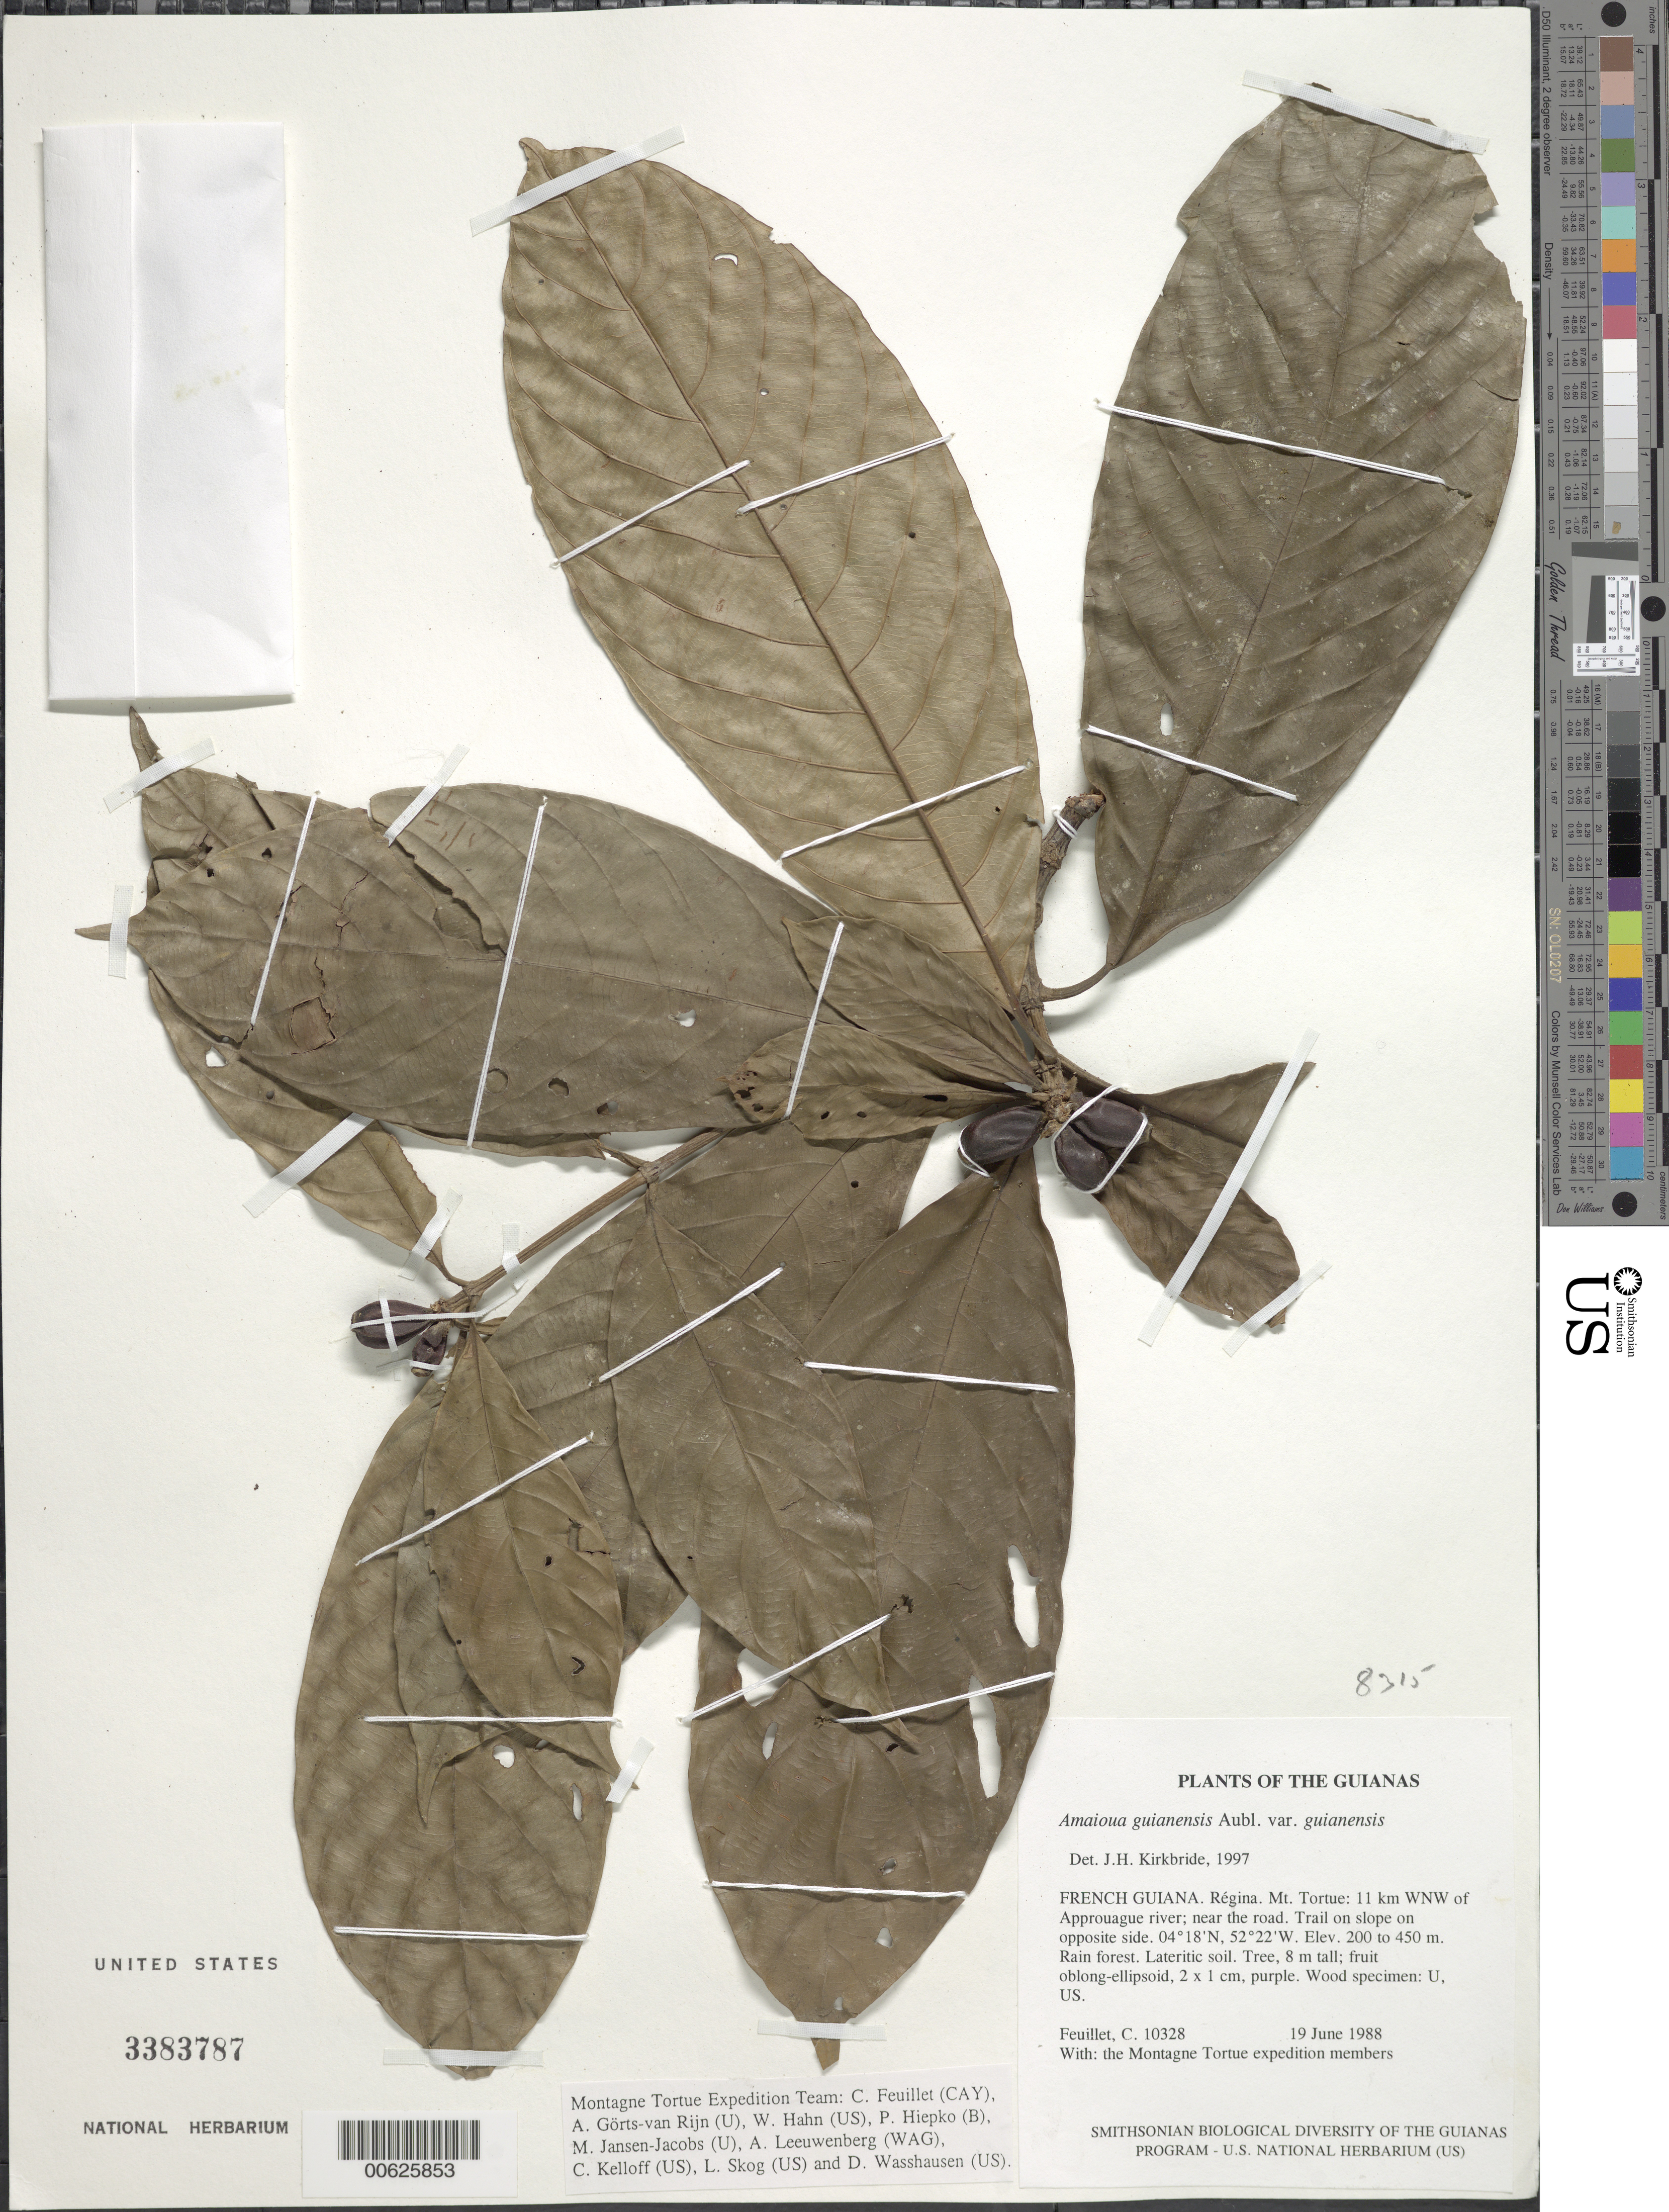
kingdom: Plantae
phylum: Tracheophyta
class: Magnoliopsida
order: Gentianales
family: Rubiaceae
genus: Amaioua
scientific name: Amaioua guianensis var. guianensis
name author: Aubl.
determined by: Kirkbride, J. H.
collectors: C. Feuillet & Montagne Torte Exped. members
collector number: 10328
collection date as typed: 19 June 1988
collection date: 1988-06-19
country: French Guiana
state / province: Cayenne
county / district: Regina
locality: Mt. Tortue: 11 km WNW of Approuague river; near the road. Trail on slope on opposite side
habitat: Rain forest. Lateritic soil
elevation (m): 200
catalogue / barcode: US 3383787